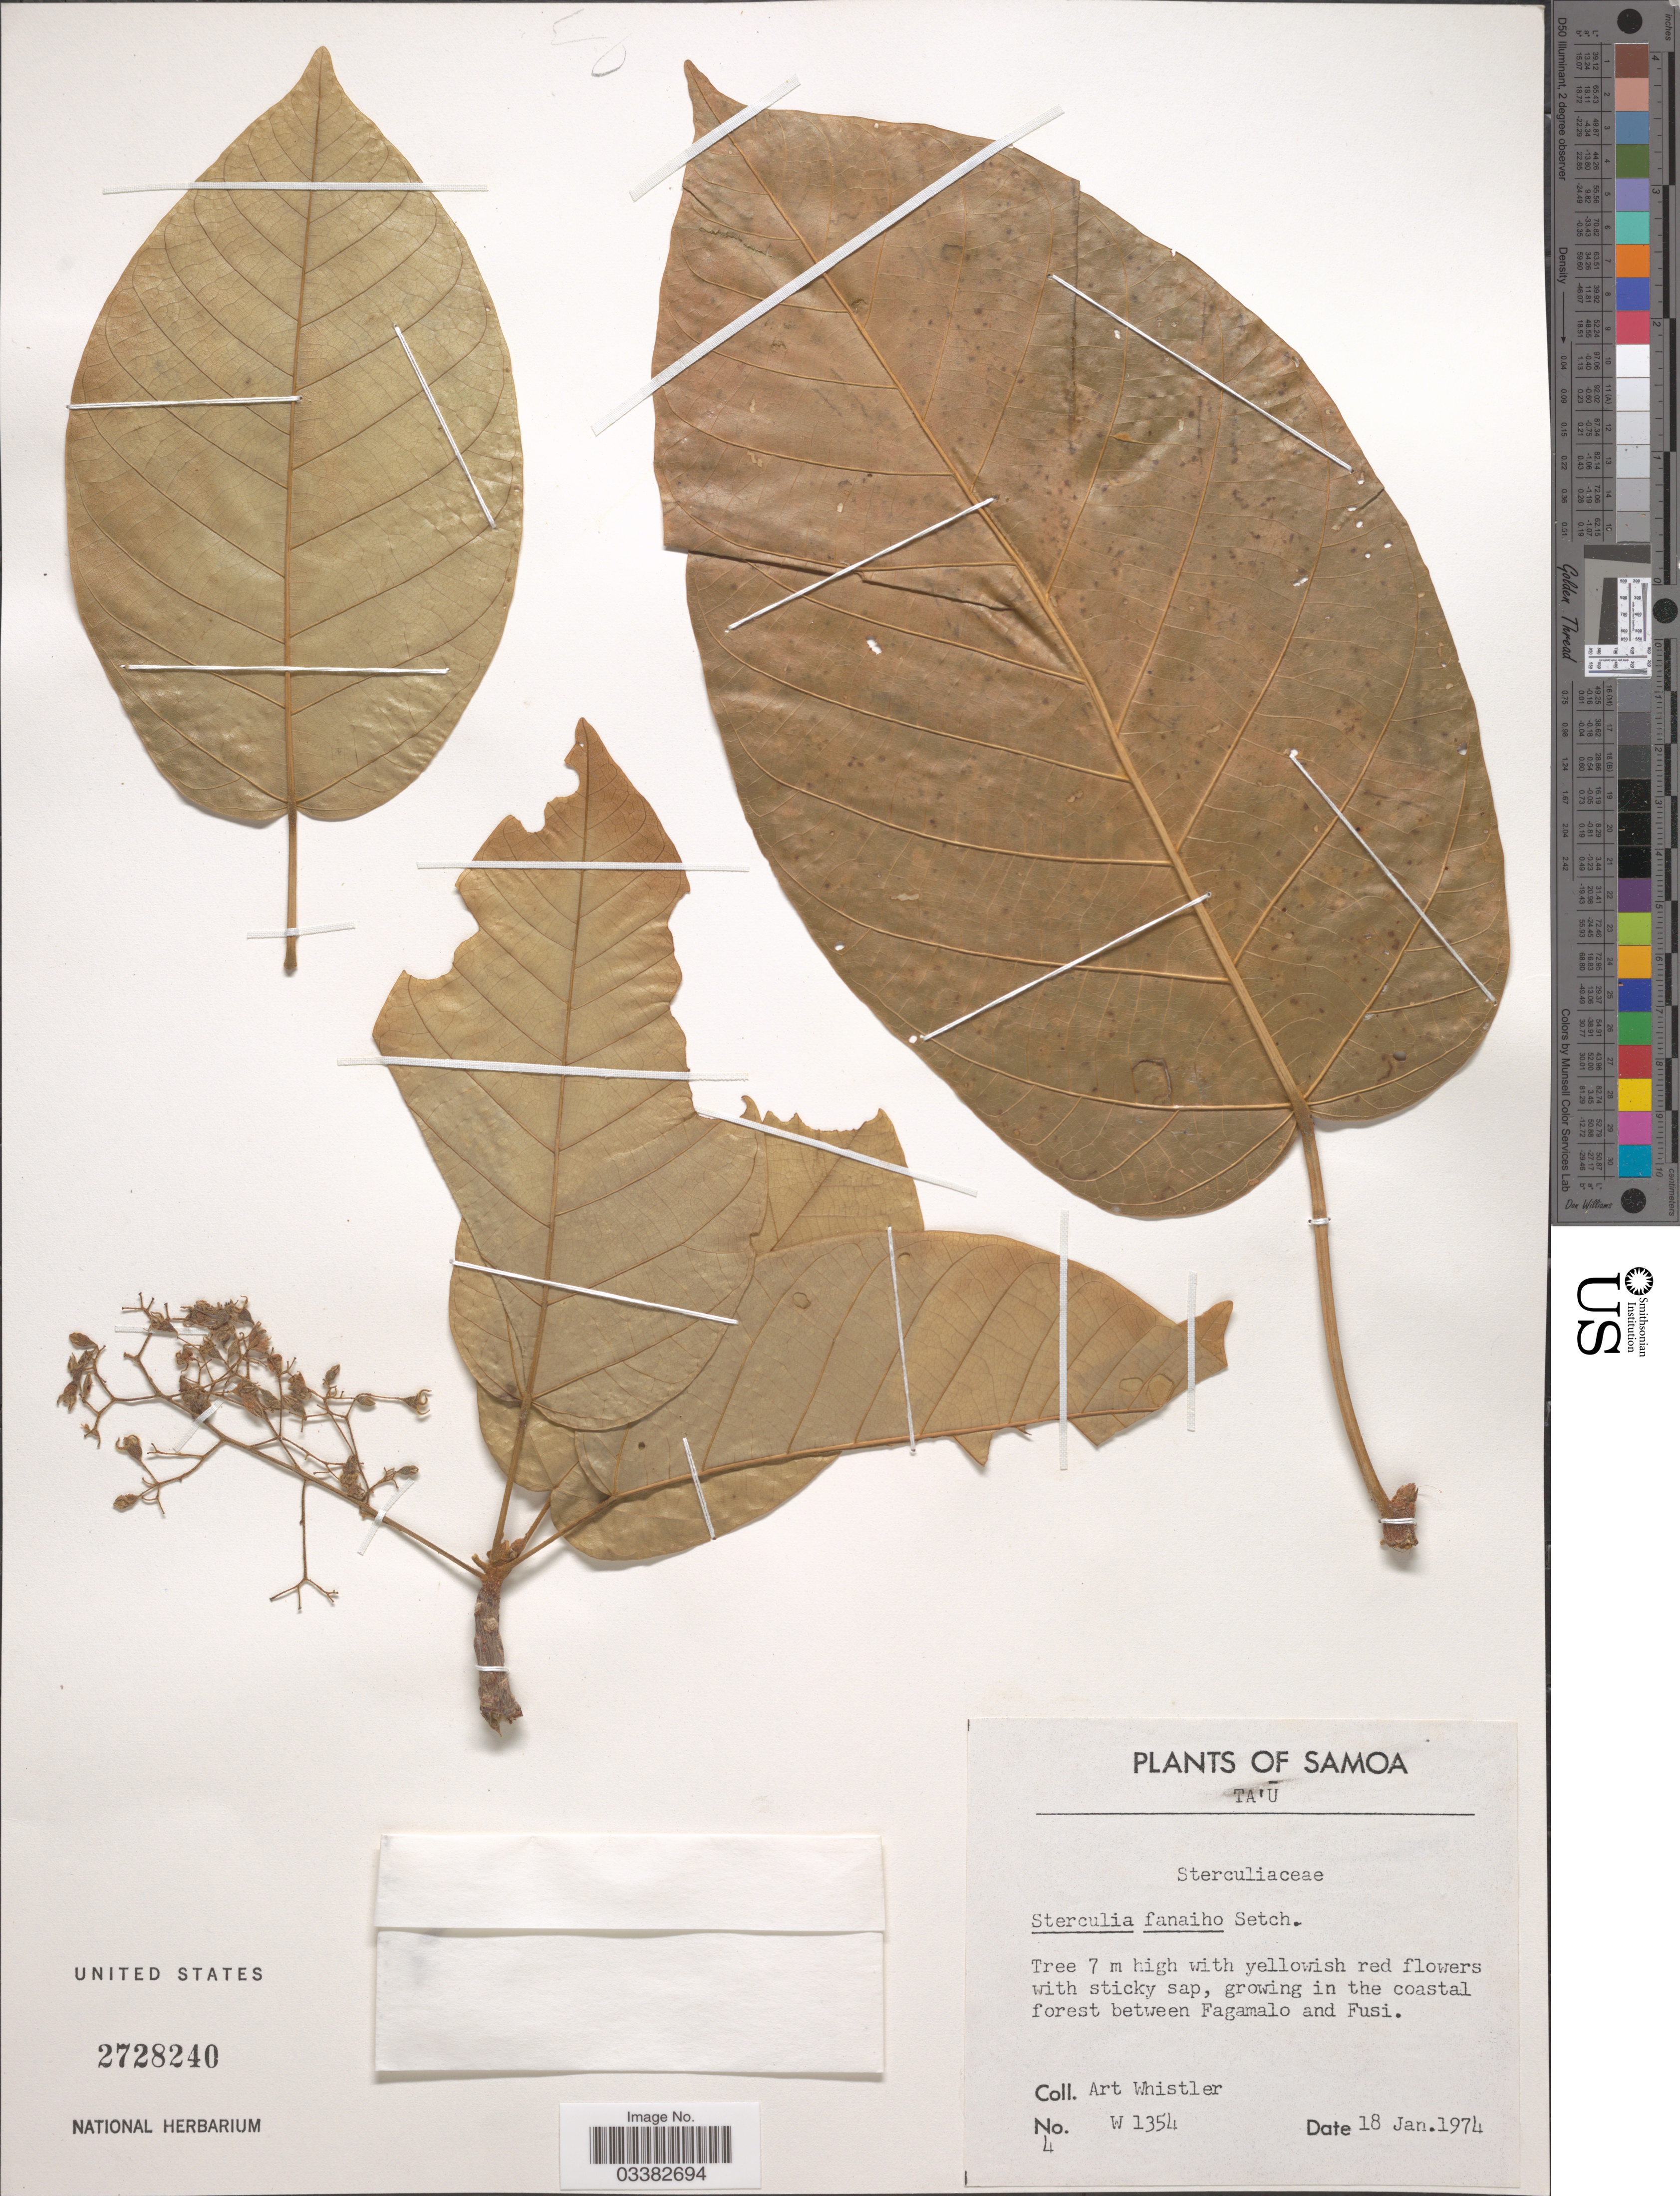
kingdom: Plantae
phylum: Tracheophyta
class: Magnoliopsida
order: Malvales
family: Malvaceae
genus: Sterculia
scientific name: Sterculia fanaiho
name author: Setch.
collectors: A. Whistler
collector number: W 1354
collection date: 1974-01-18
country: American Samoa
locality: Samoa. Ta'u. Growing in the coastal forest between Fagamalo and Fusi.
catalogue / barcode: US 2728240